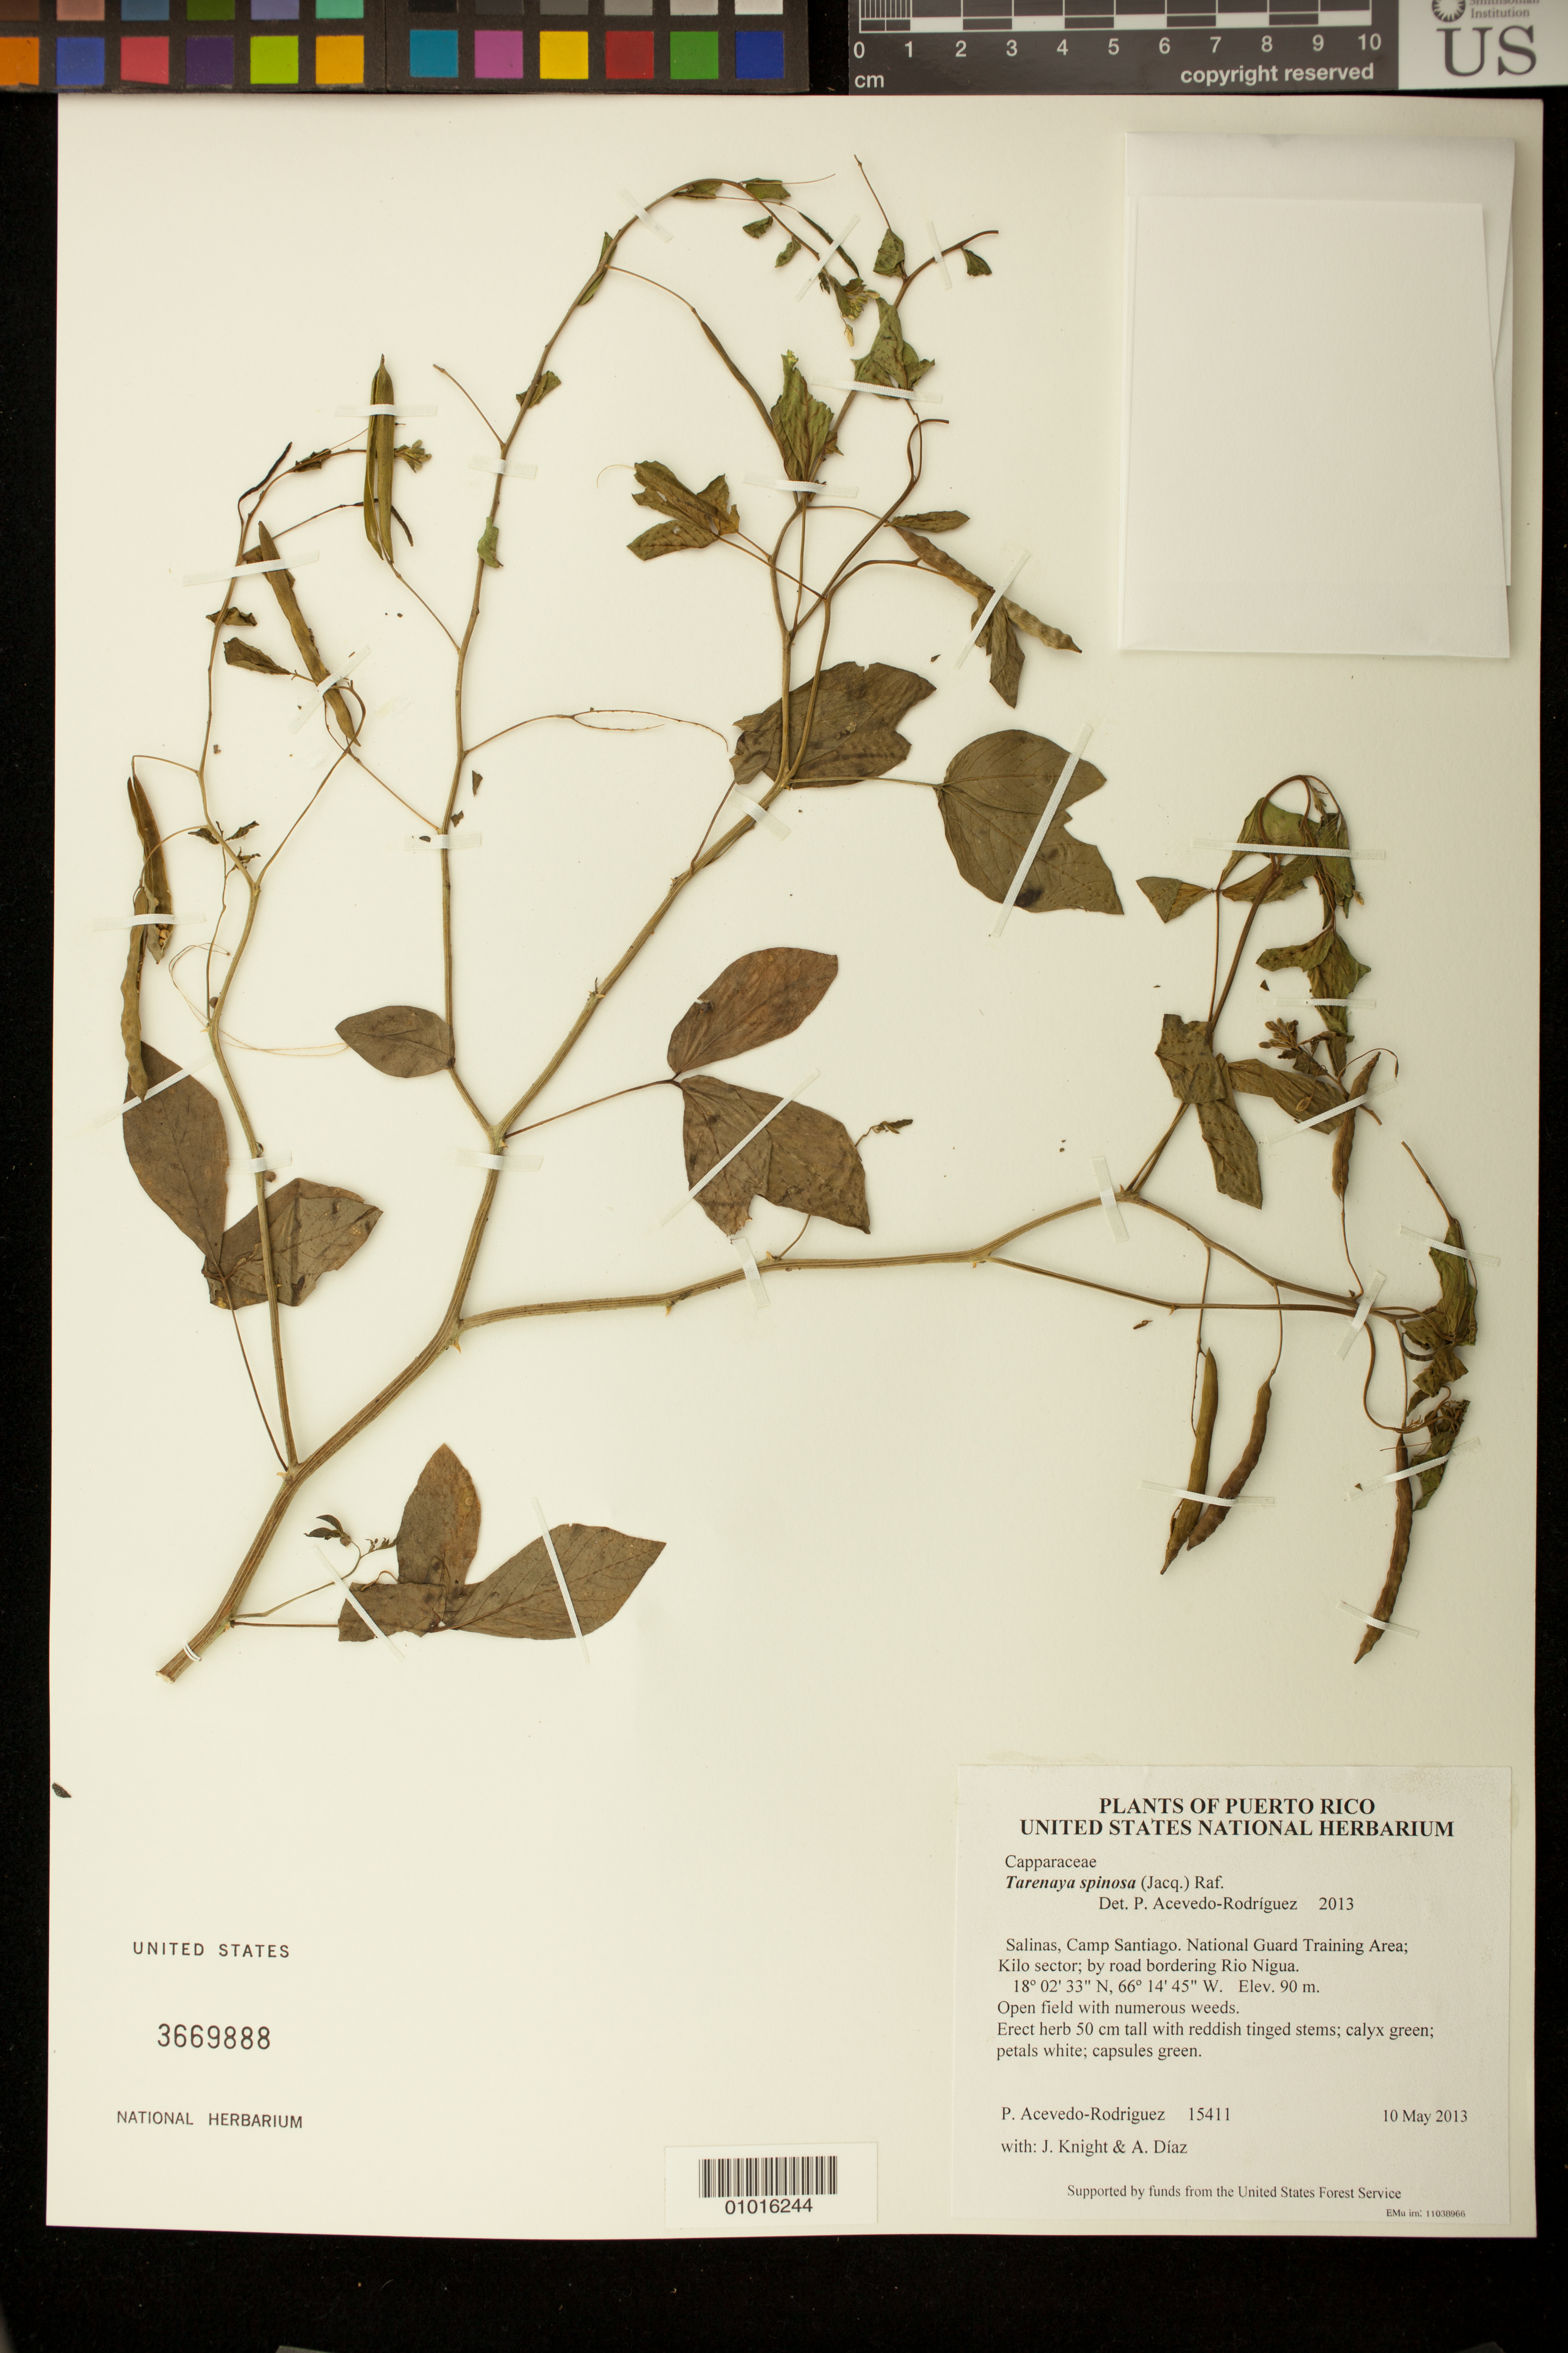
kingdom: Plantae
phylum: Tracheophyta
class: Magnoliopsida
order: Brassicales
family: Cleomaceae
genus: Tarenaya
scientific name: Tarenaya spinosa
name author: (Jacq.) Raf.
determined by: Acevedo-Rodríguez, P., (BOT), Smithsonian Institution - National Museum of Natural History (UNITED STATES)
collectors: P. Acevedo-Rodr., J. Knight & A. Díaz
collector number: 15411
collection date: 2013-05-10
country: Puerto Rico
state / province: Salinas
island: Puerto Rico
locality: Camp Santiago. National Guard Training Area; Kilo sector; by road bordering Rio Nigua.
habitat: Open field with numerous weeds.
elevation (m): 90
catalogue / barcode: US 3669888